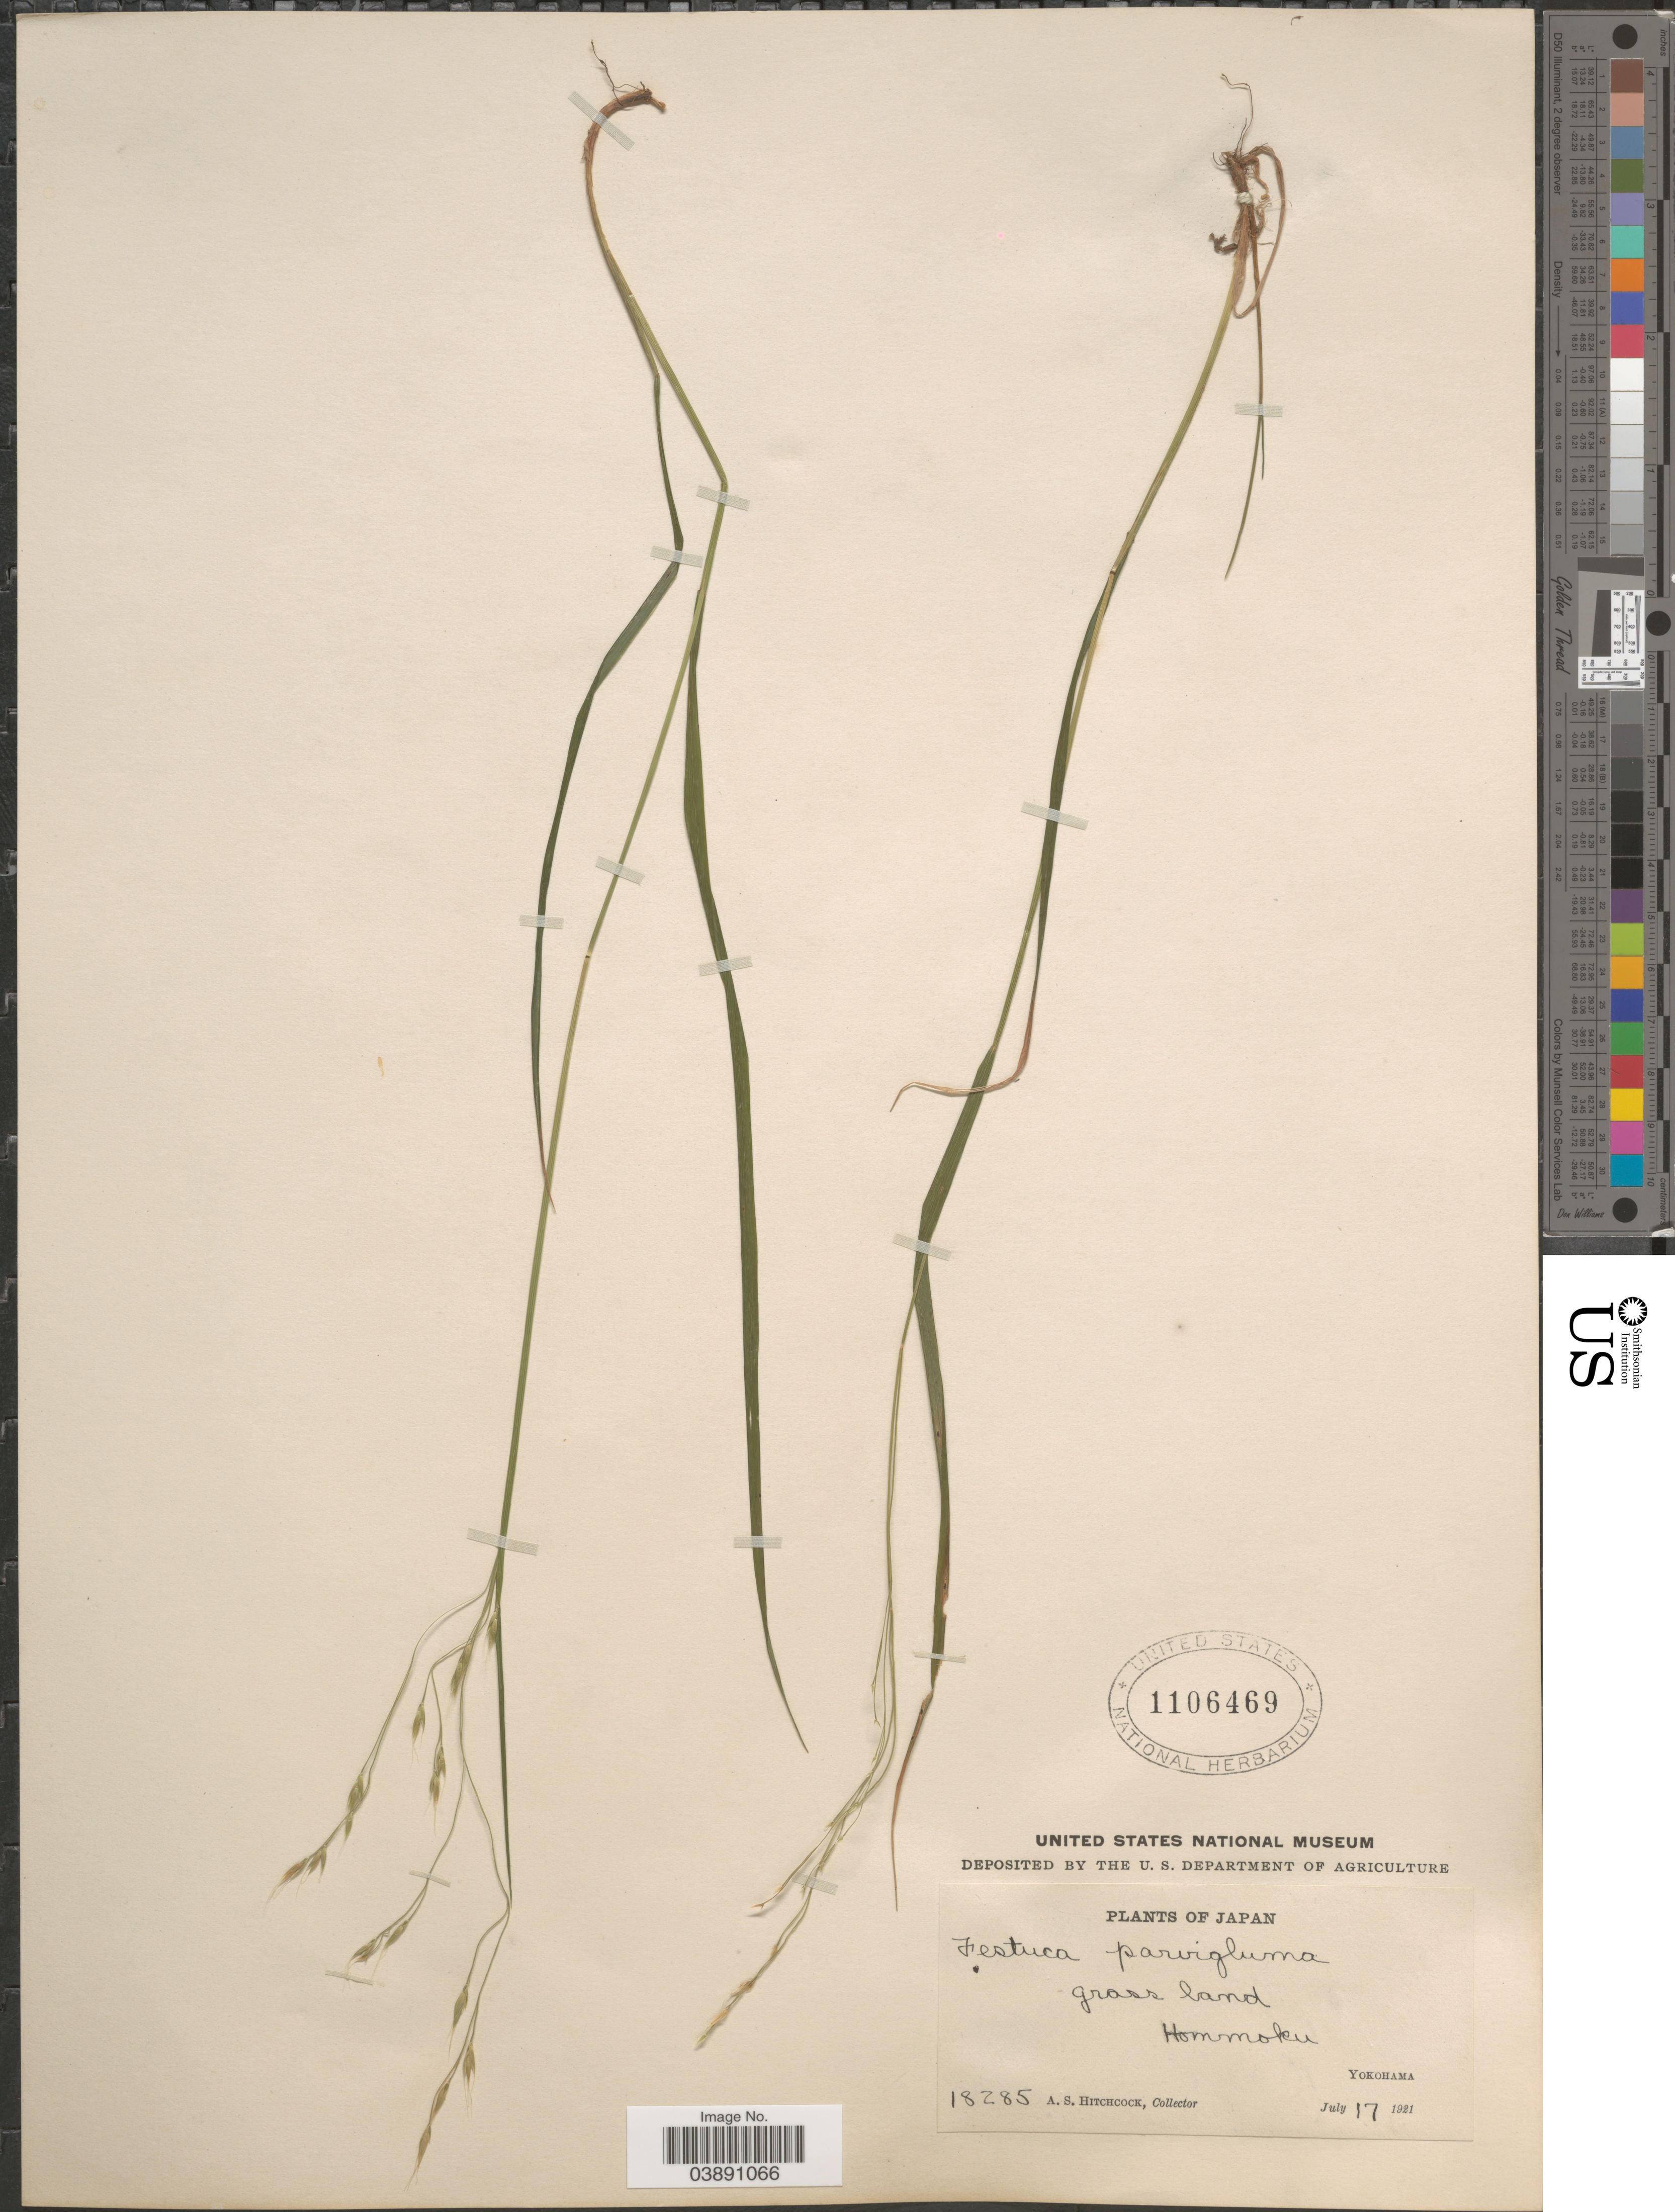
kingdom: Plantae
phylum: Tracheophyta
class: Liliopsida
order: Poales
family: Poaceae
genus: Festuca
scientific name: Festuca parvigluma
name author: Steud.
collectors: A. S. Hitchcock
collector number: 18285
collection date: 1921-07-17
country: Japan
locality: Grass lan. Hommoku. Yokohama.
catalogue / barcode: US 1106469